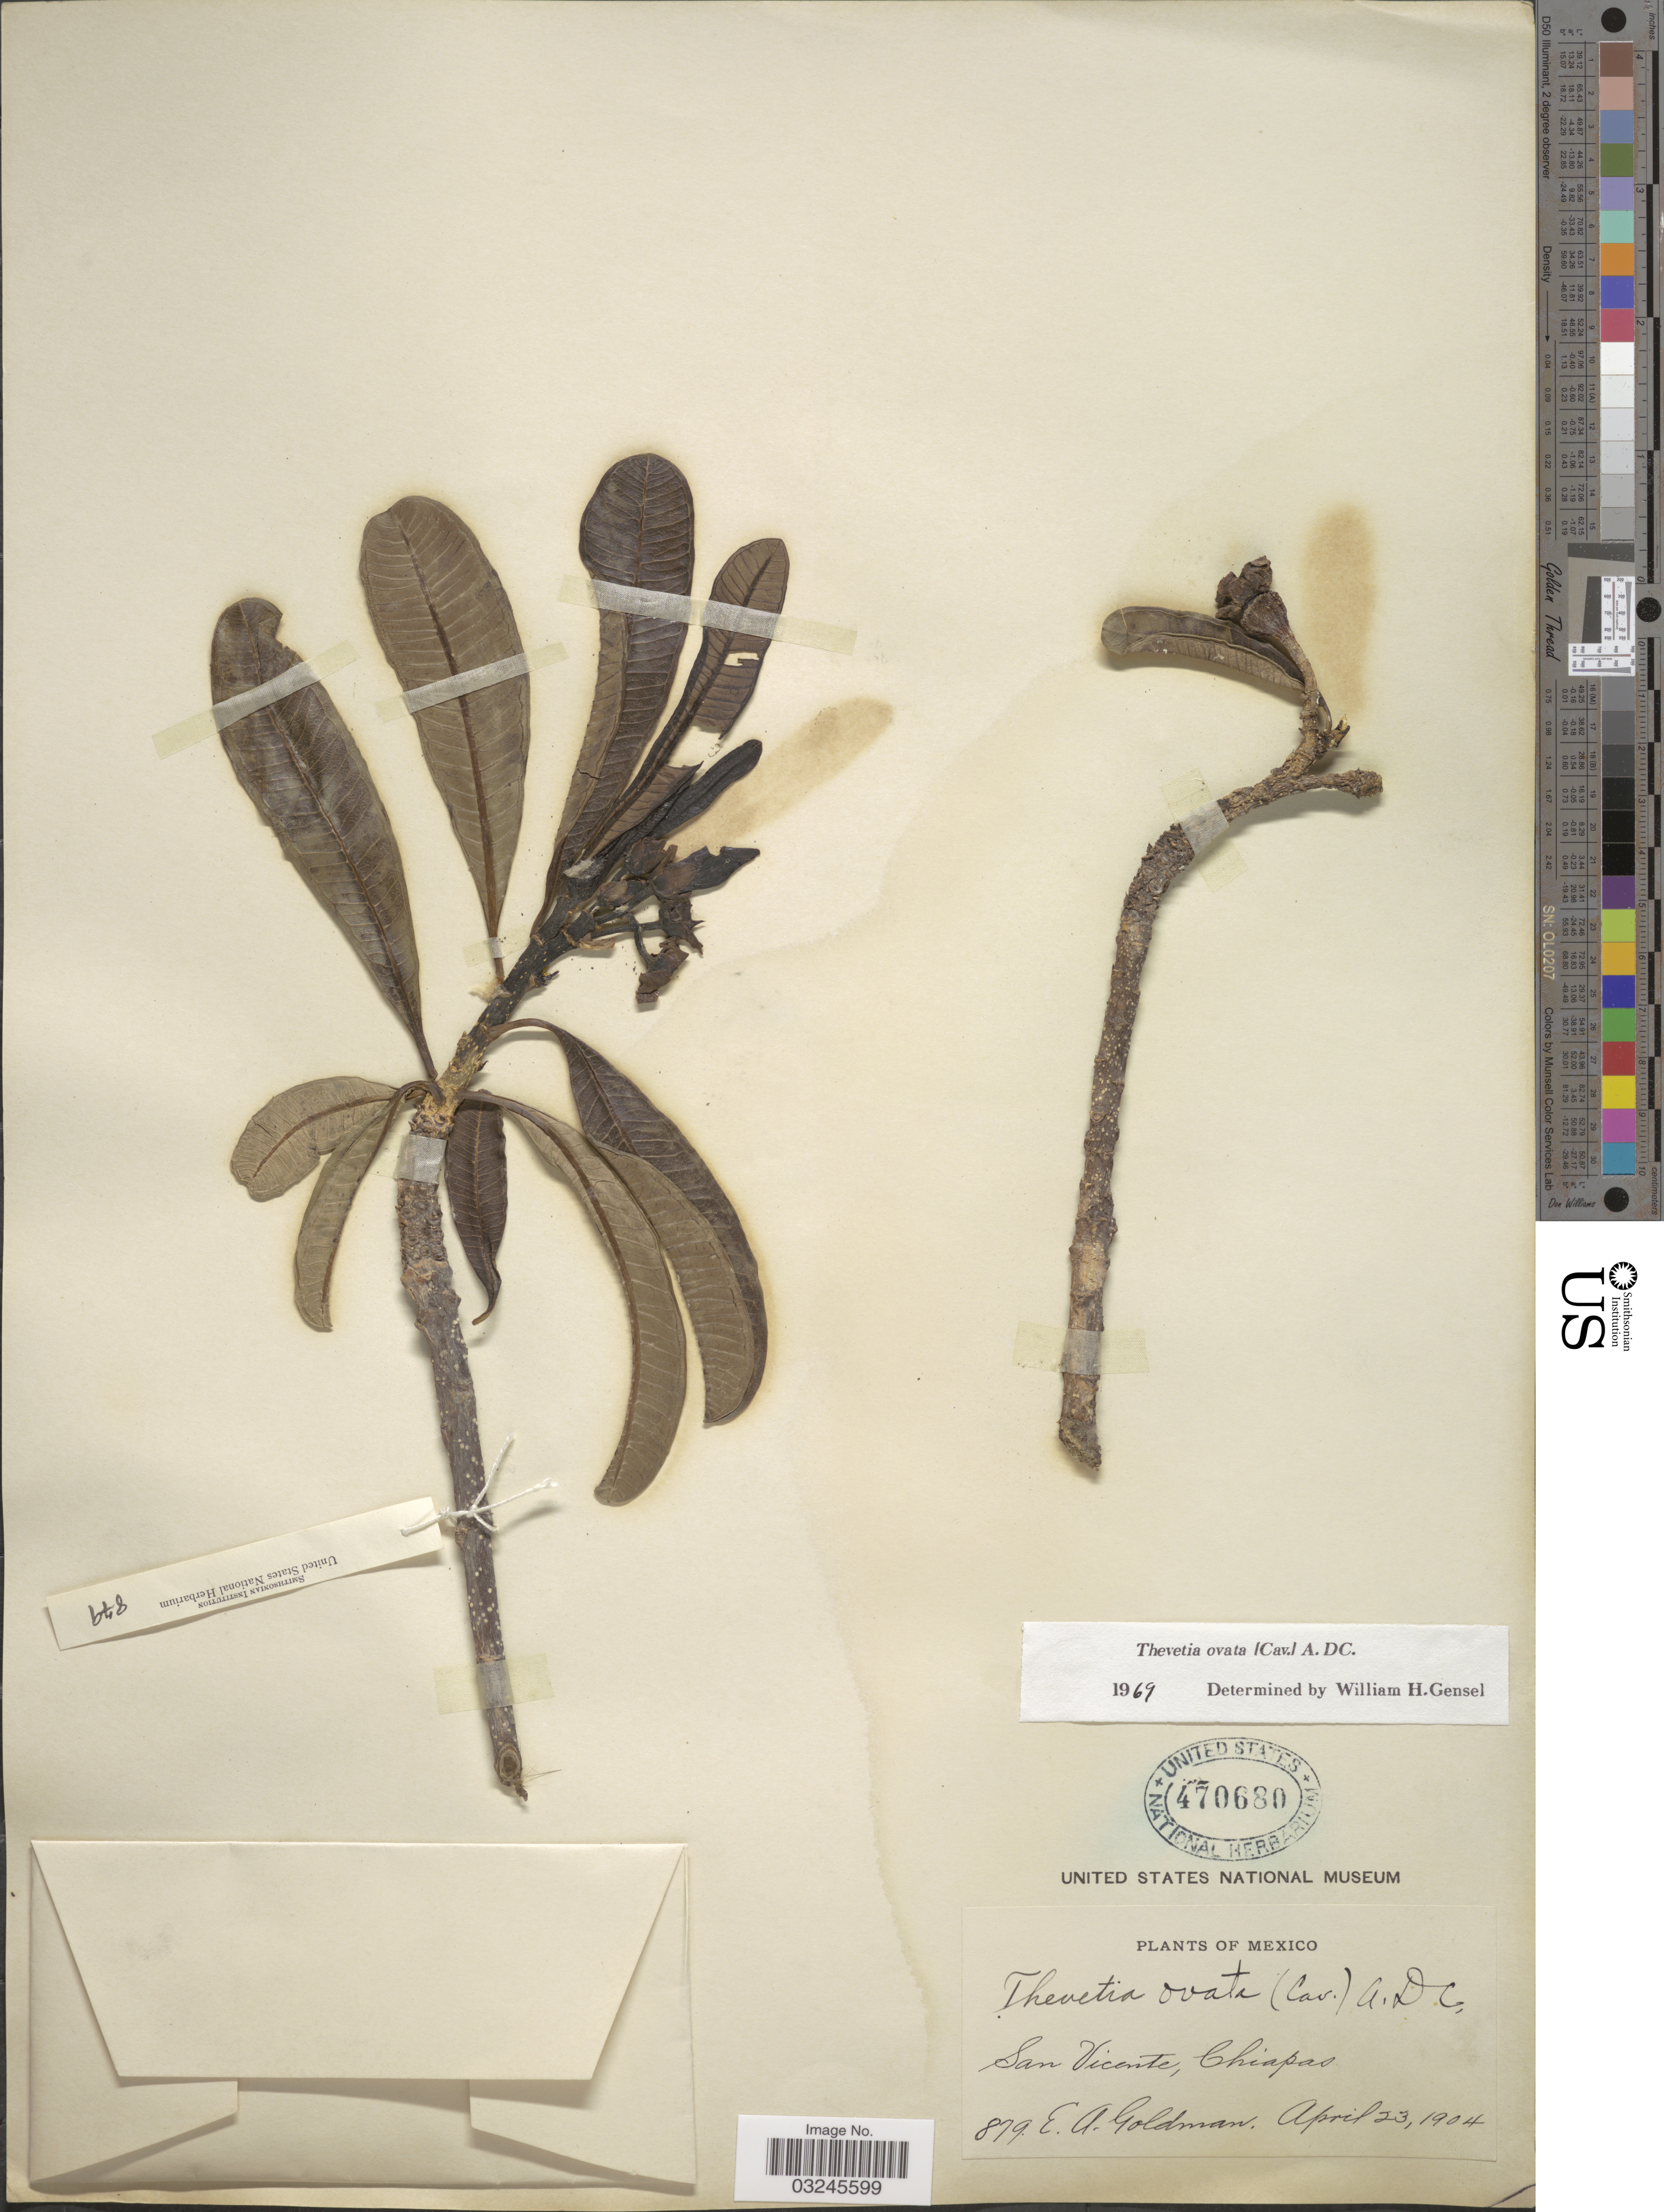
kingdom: Plantae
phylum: Tracheophyta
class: Magnoliopsida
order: Gentianales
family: Apocynaceae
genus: Thevetia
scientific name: Thevetia ovata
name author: (Cav.) A. DC.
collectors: E. A. Goldman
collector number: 879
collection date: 1904-04-23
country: Mexico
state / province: Chiapas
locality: San Vicente.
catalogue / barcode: US 470680